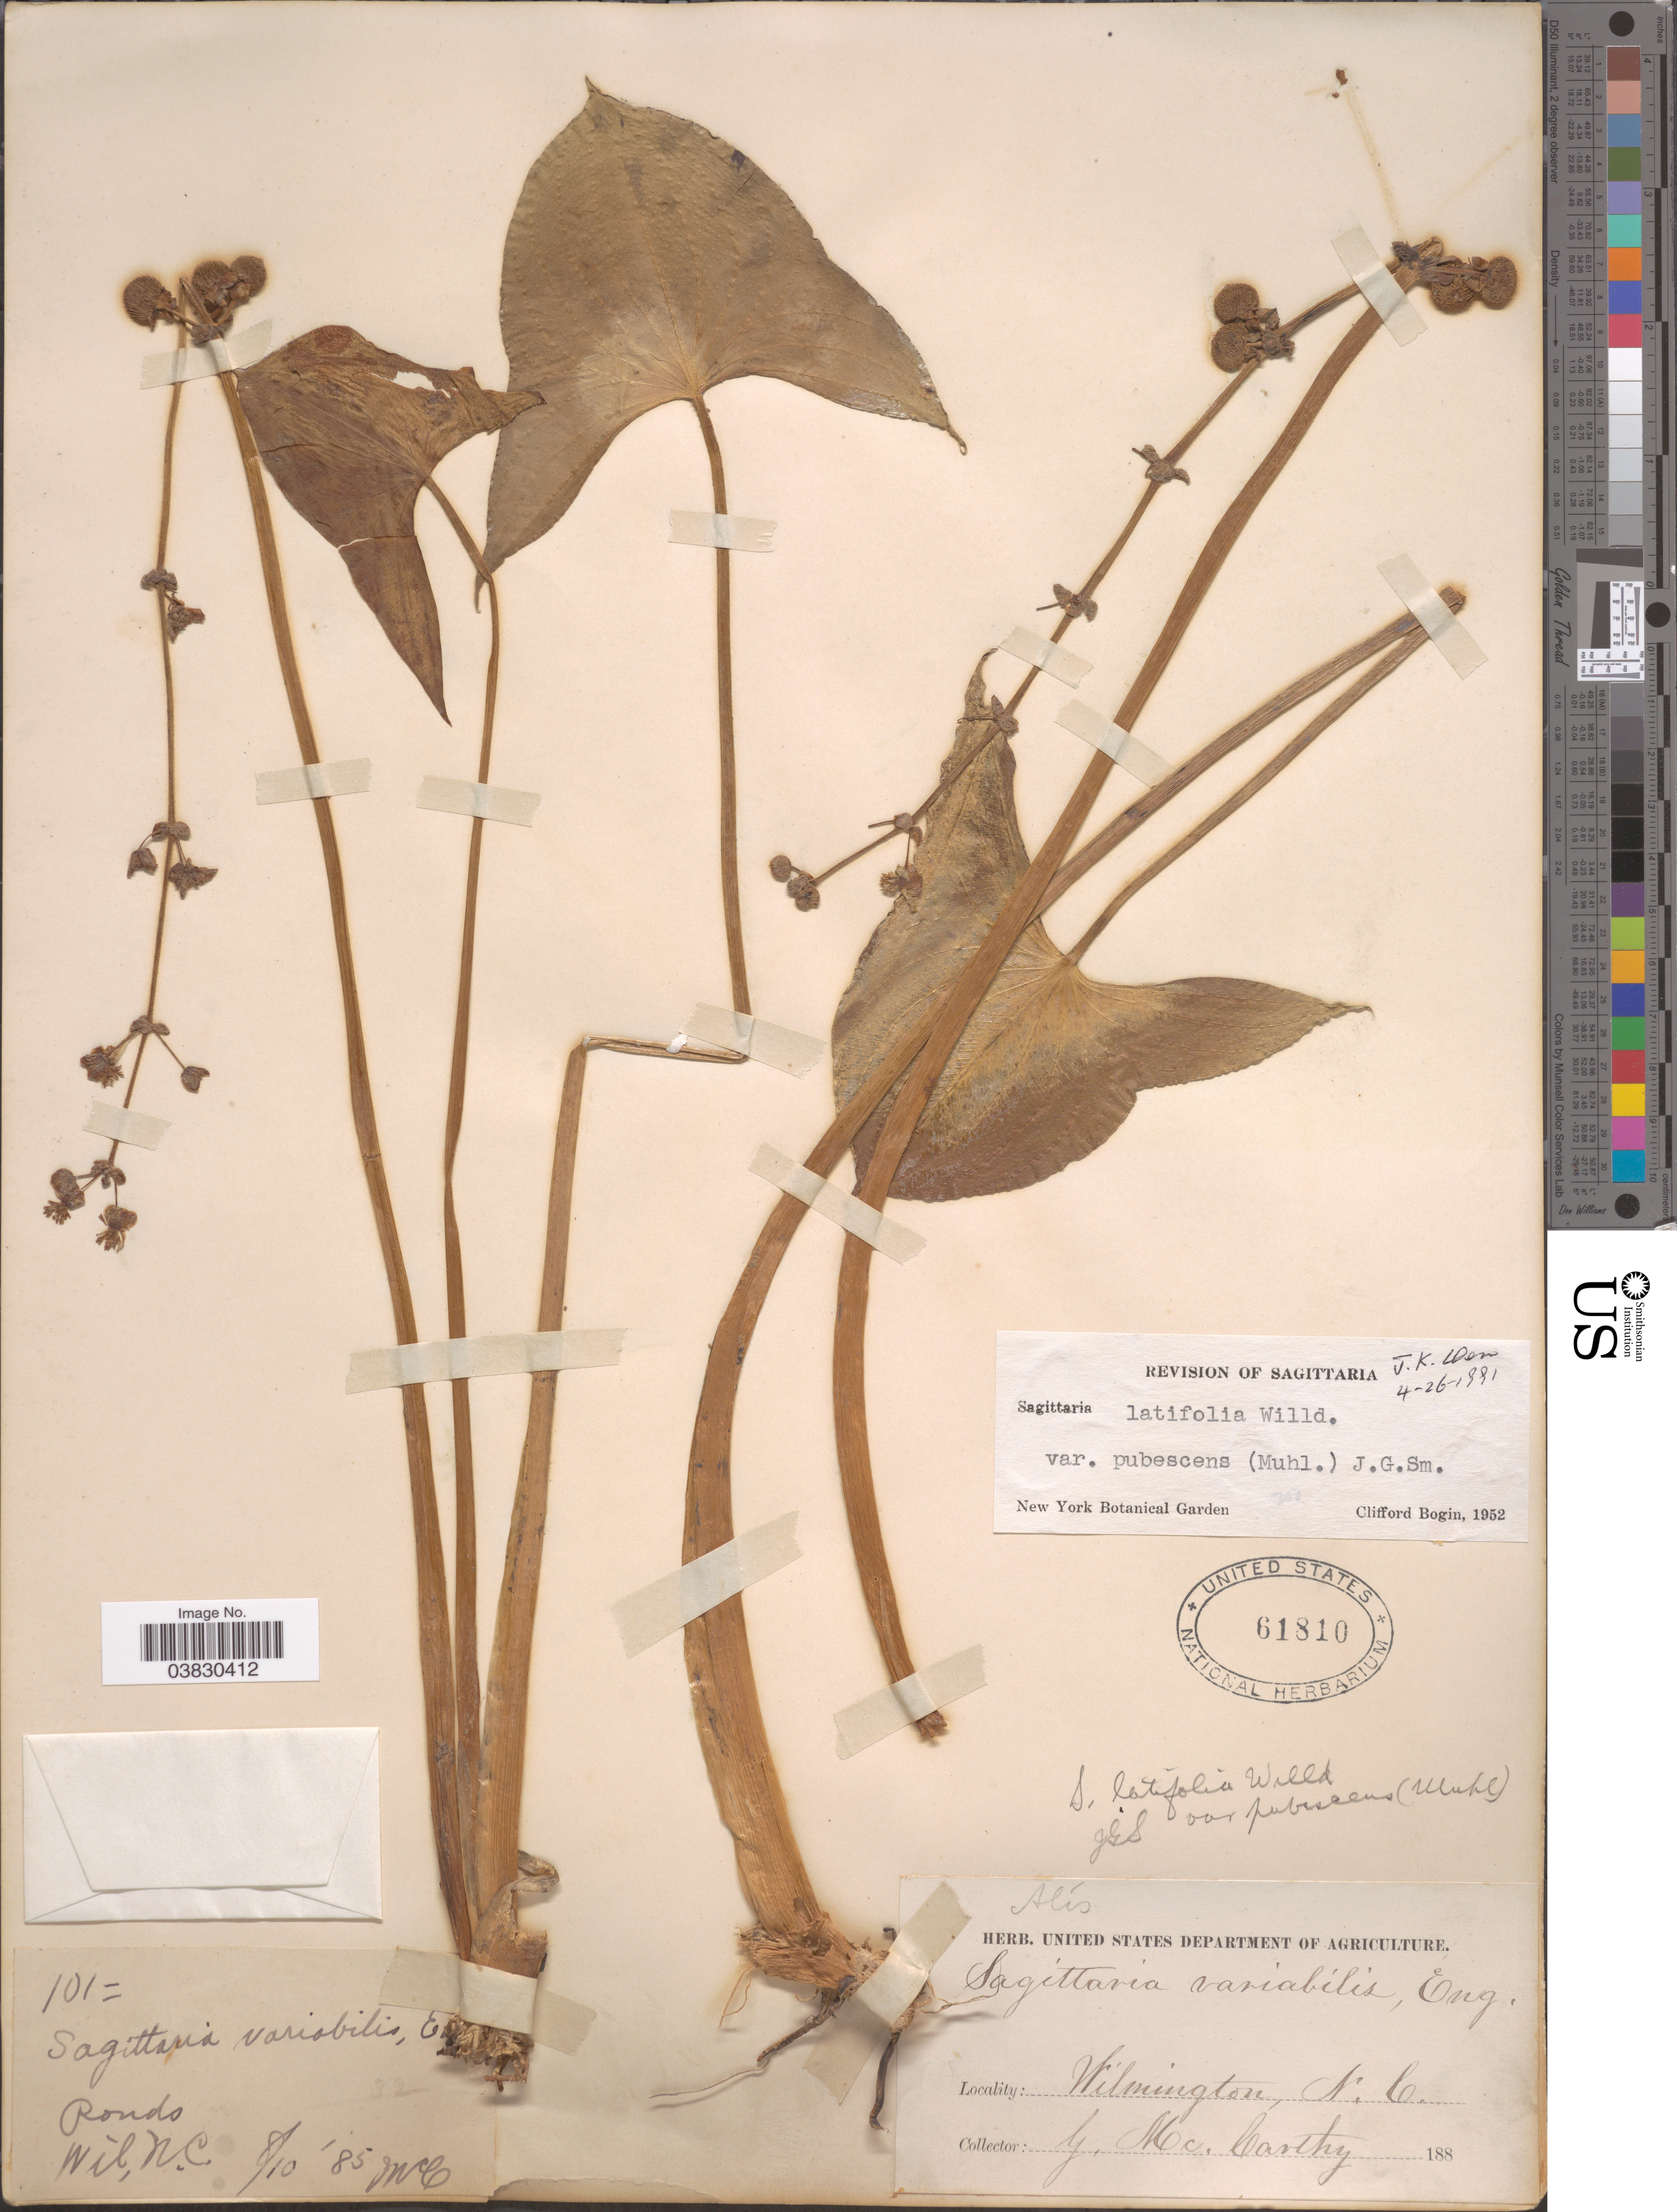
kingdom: Plantae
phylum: Tracheophyta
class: Liliopsida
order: Alismatales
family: Alismataceae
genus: Sagittaria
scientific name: Sagittaria latifolia var. pubescens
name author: (Muhl.) J.G. Sm.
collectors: G. McCarthy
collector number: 101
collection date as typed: Transcribed d/m/y: 10/8/85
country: United States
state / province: North Carolina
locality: Wilmington.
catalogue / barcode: US 61810